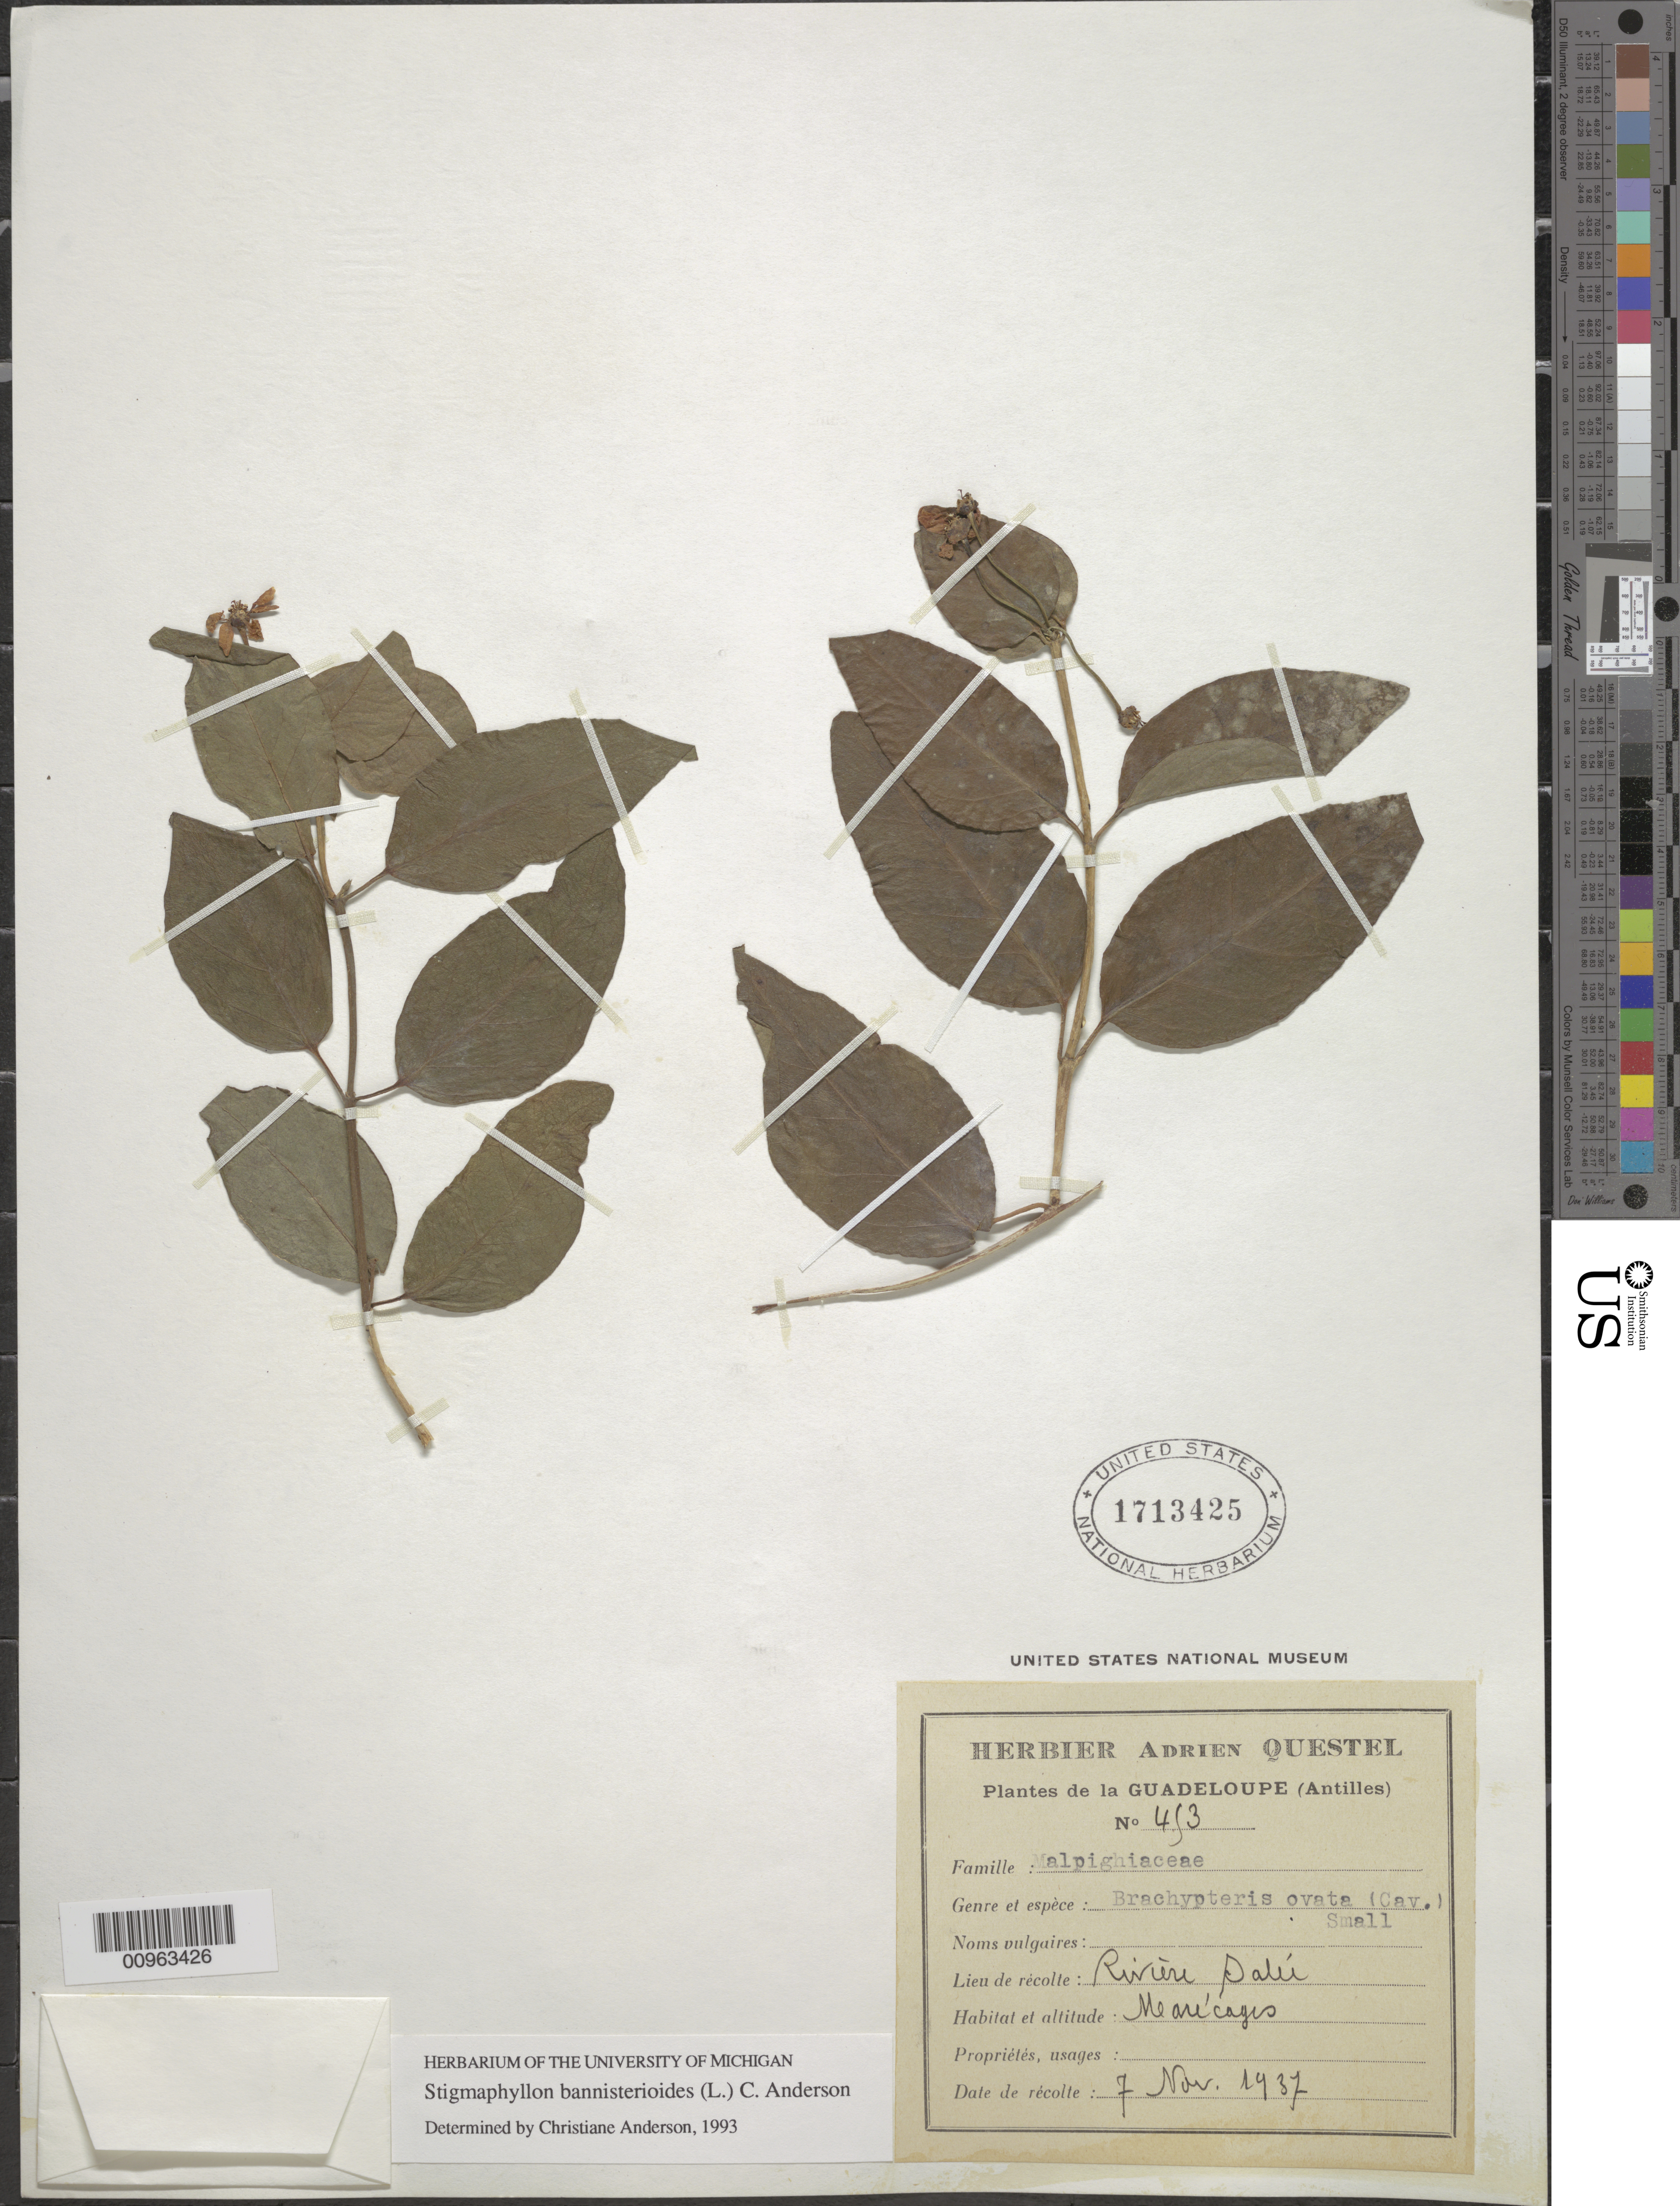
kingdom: Plantae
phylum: Tracheophyta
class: Magnoliopsida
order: Malpighiales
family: Malpighiaceae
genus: Stigmaphyllon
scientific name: Stigmaphyllon bannisterioides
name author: (L.) C.E. Anderson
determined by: Anderson, C.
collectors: A. Questel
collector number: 453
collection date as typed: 07 Nov 1937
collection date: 1937-11-07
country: Guadeloupe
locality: Rivière Saleé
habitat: Marécages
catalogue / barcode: US 1713425